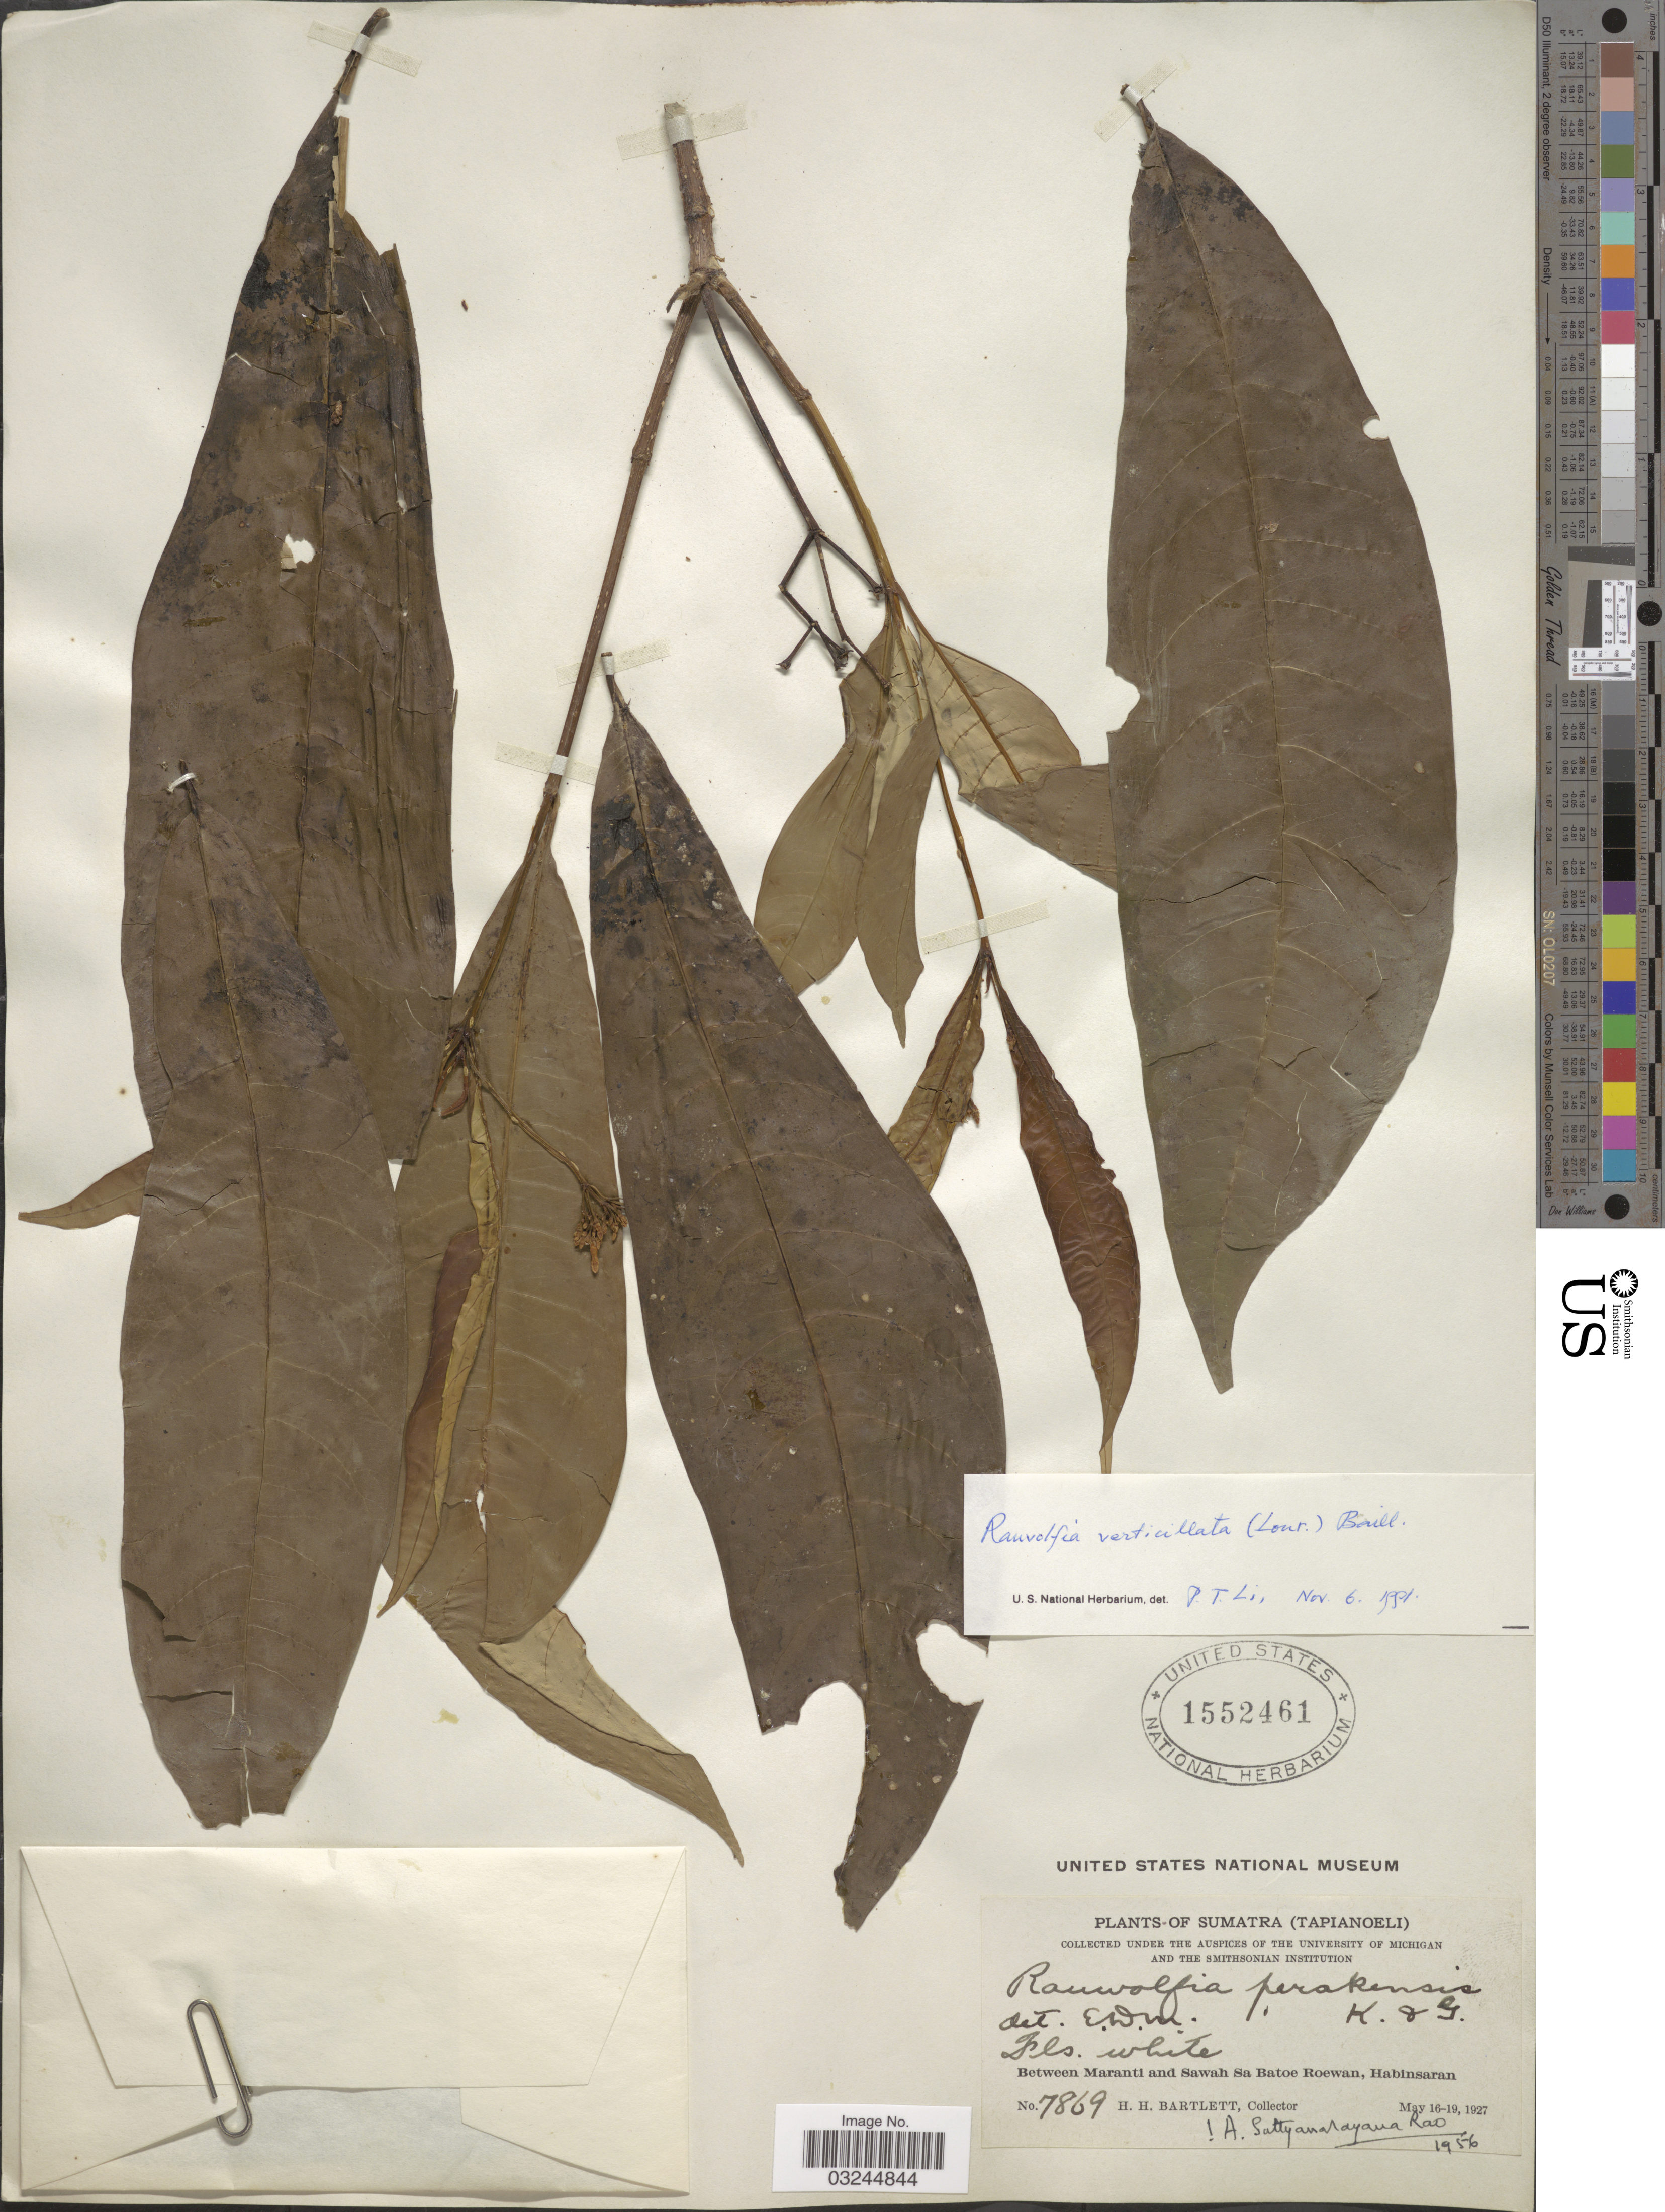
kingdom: Plantae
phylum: Tracheophyta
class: Magnoliopsida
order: Gentianales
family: Apocynaceae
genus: Rauvolfia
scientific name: Rauvolfia verticillata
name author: (Lour.) Baill.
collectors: H. H. Bartlett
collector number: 7869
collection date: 1927-05-16/1927-05-19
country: Indonesia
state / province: Sumatra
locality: Sumatra (Tapianoeli). Between Maranti and Sawah Sa Batoe Roewan, Habinsaran.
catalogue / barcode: US 1552461